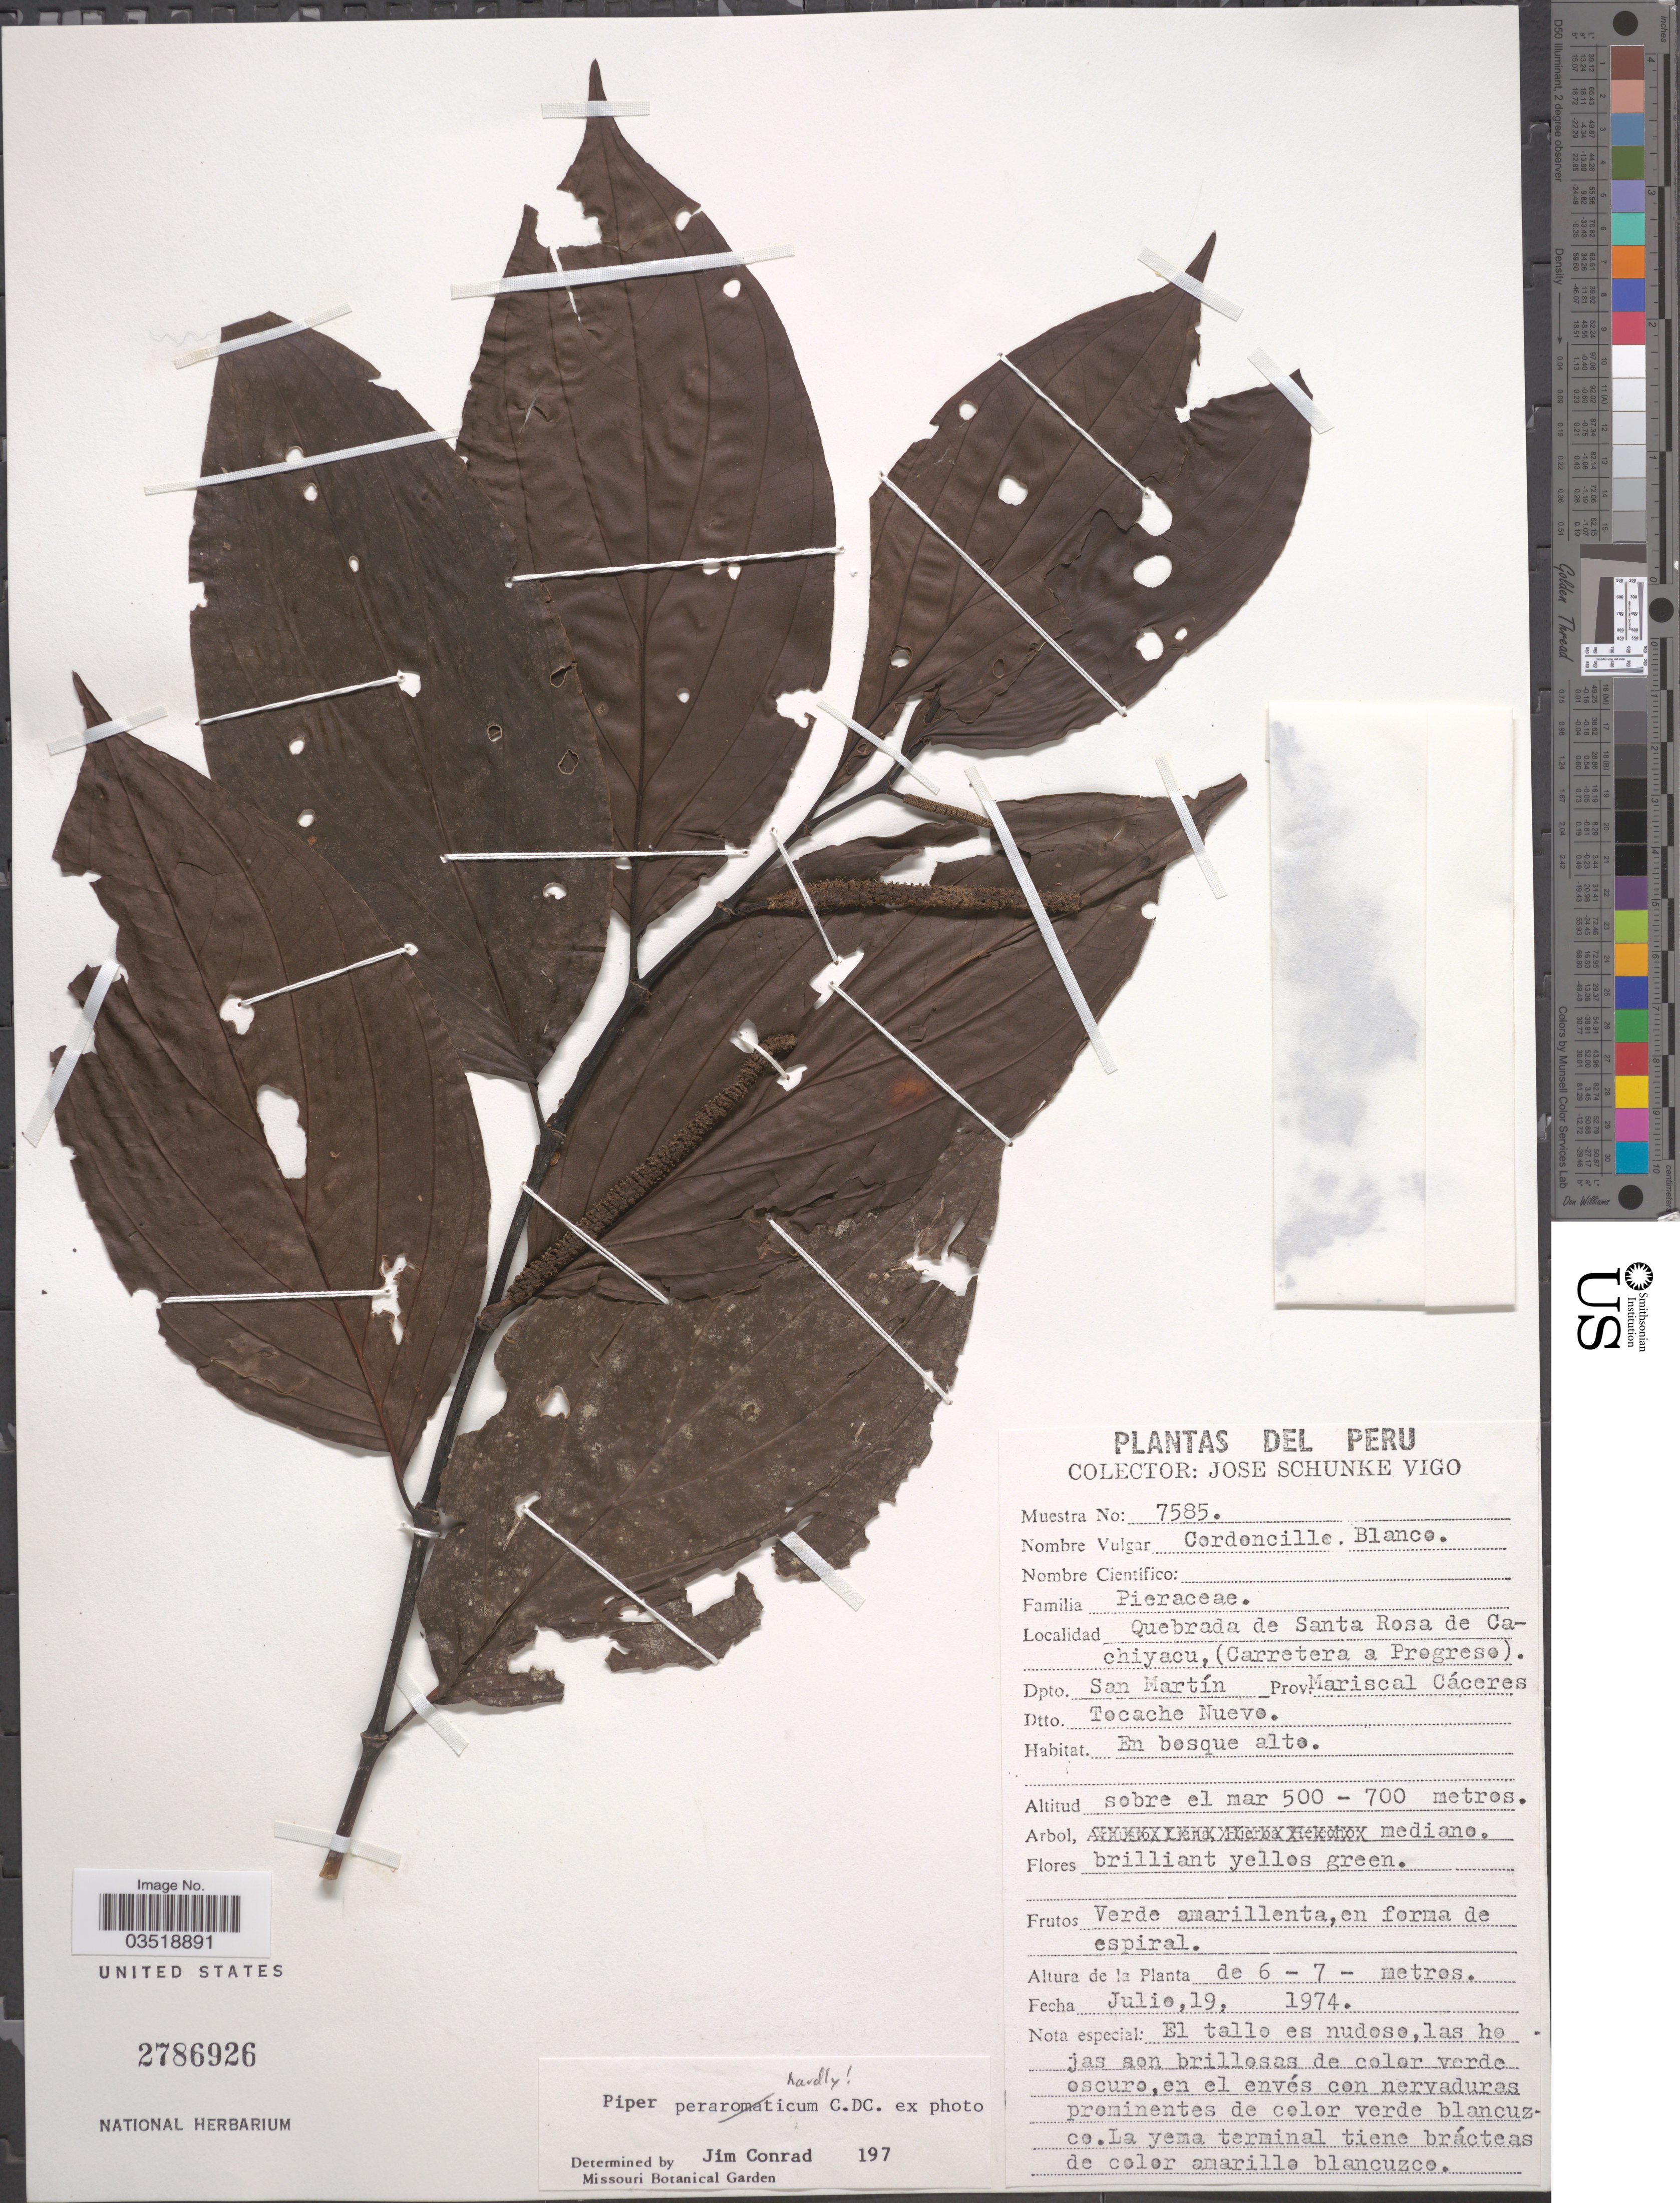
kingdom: Plantae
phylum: Tracheophyta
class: Magnoliopsida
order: Piperales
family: Piperaceae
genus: Piper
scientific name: Piper sp.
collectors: J. Schunke Vigo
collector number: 7585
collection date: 1974-07-19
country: Peru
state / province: San Martín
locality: Quebrada de Santa Rosa de Cachiyacu, (Carretera a Progreso). Dpto. San Martín. Prov. Mariscal Cáceres. Dtto. Tocache Nuevo.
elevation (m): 500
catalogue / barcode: US 2786926